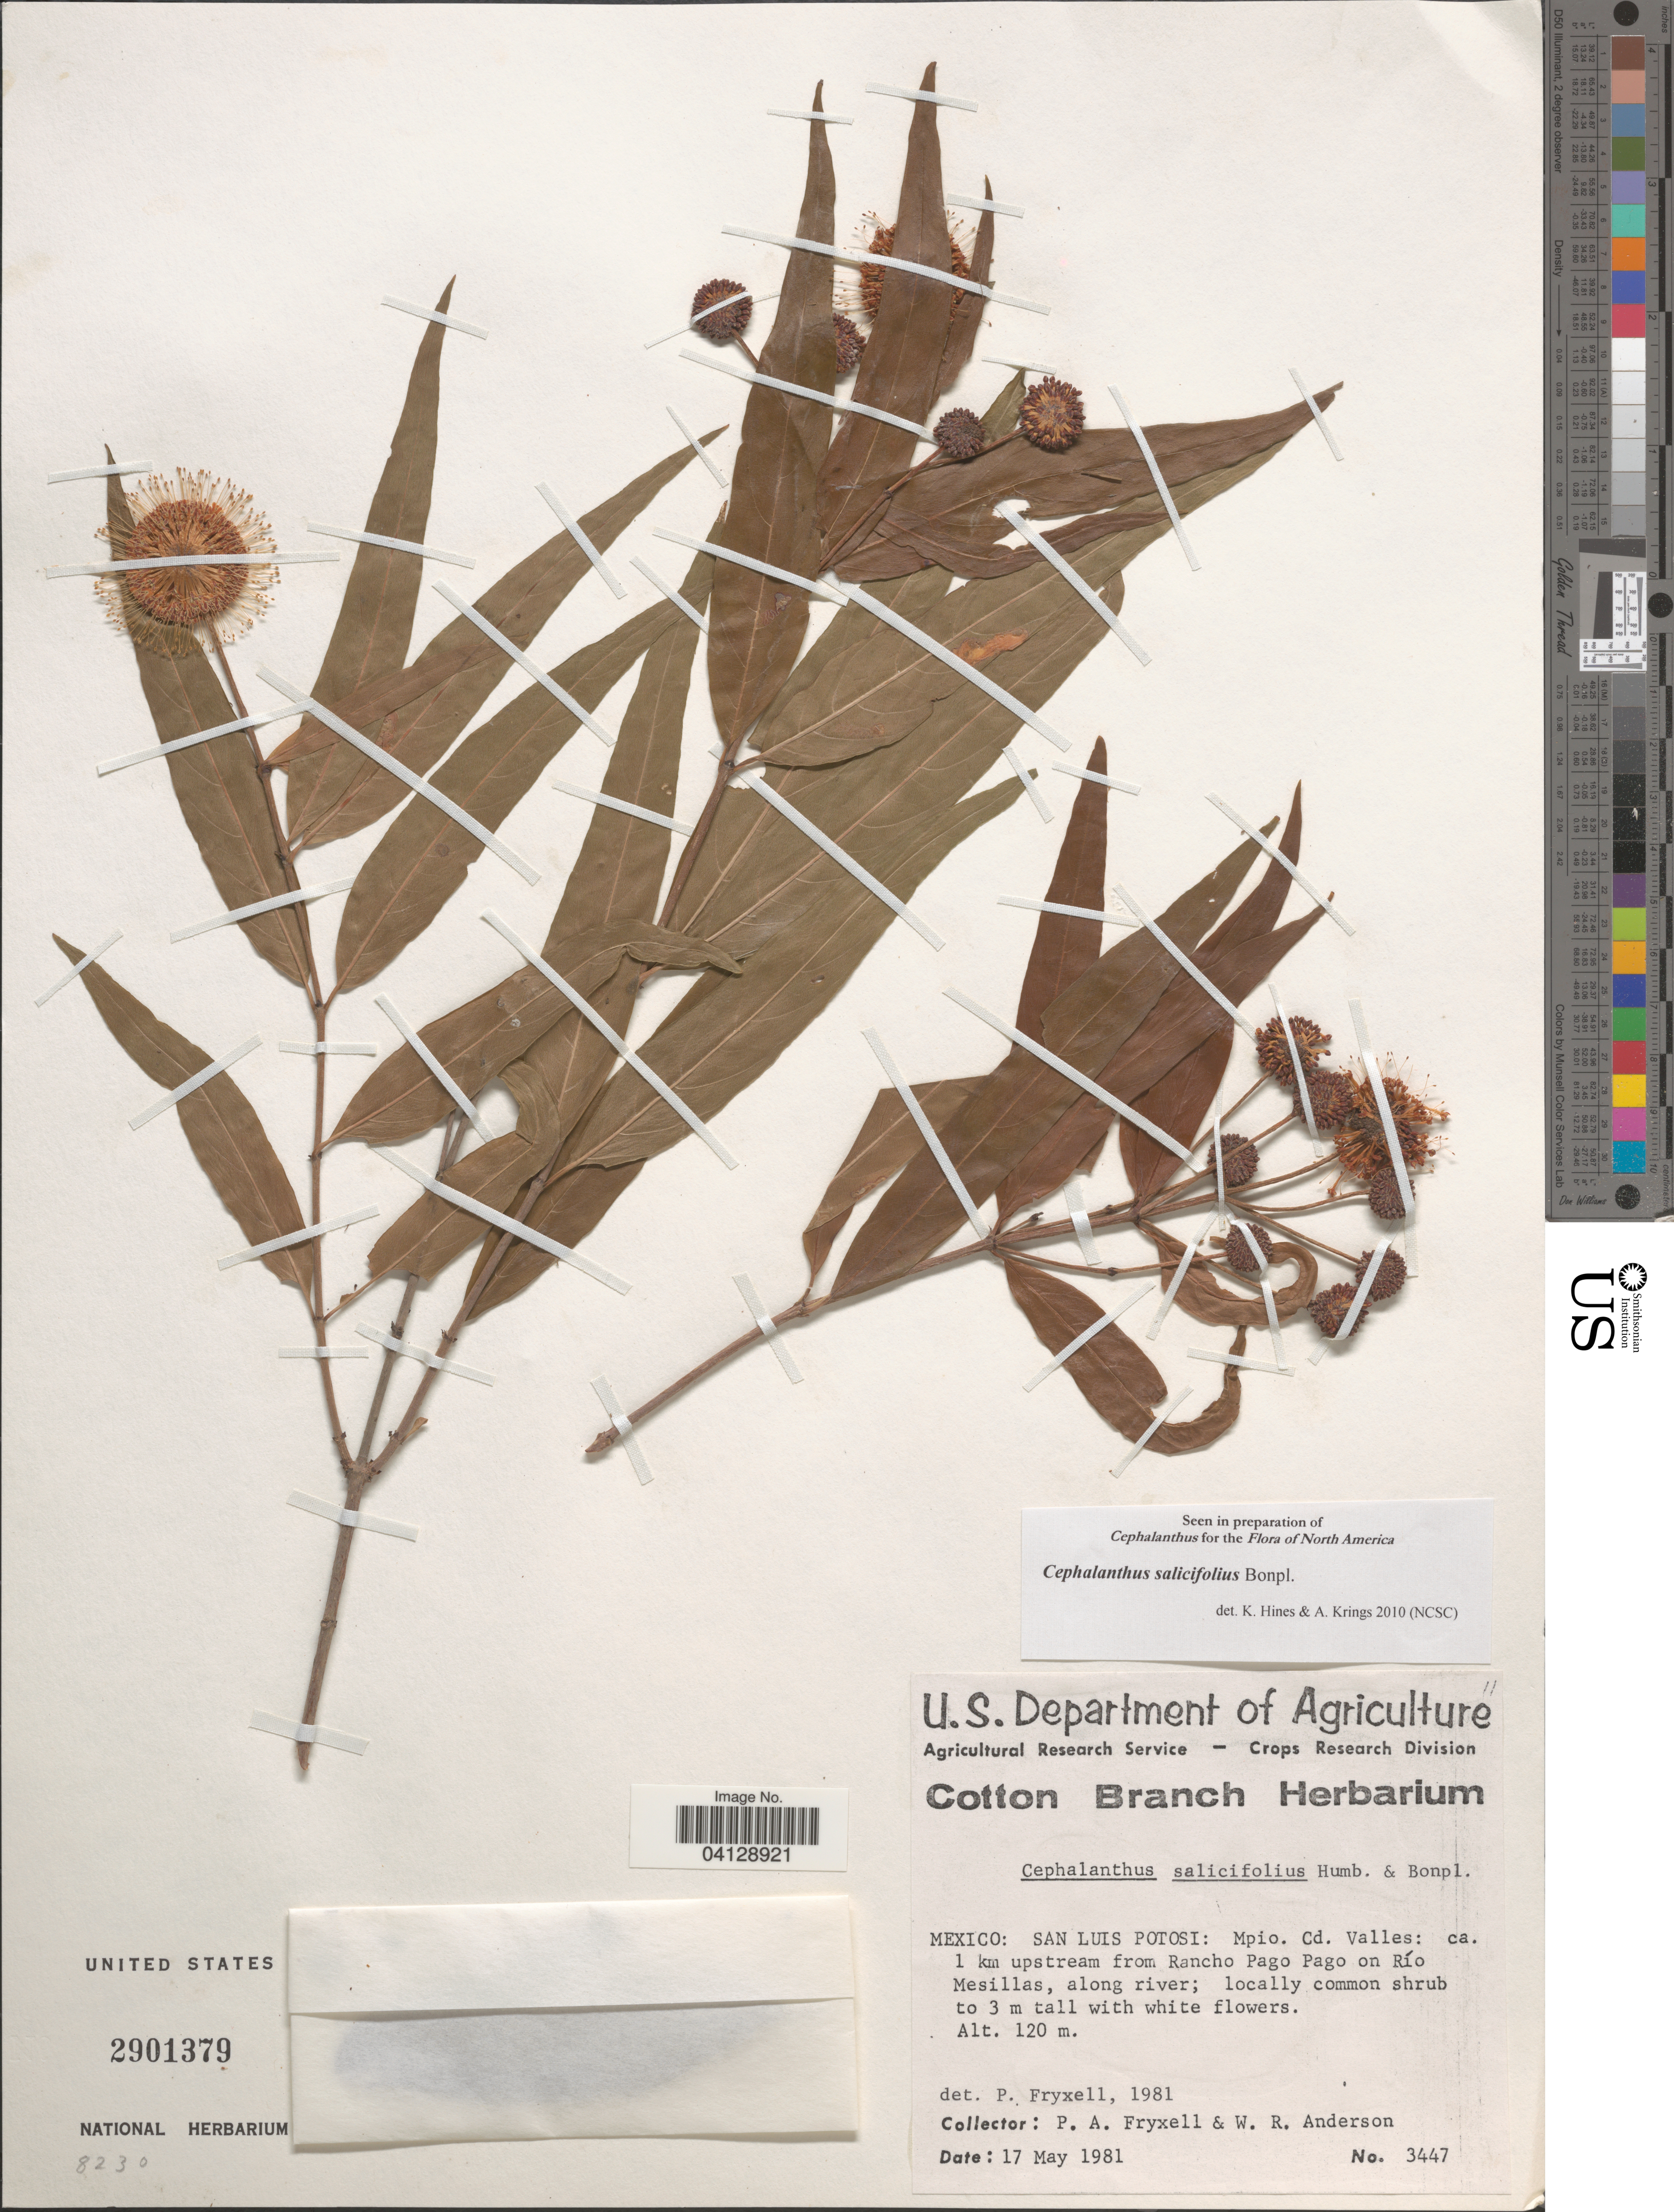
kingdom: Plantae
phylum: Tracheophyta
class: Magnoliopsida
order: Gentianales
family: Rubiaceae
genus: Cephalanthus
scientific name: Cephalanthus salicifolius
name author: Bonpl.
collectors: P. A. Fryxell & W. Anderson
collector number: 3447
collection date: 1981-05-17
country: Mexico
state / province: San Luis Potosí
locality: Mpio. Cd. Valles: ca. 1 km upstream from Rancho Pago Pago on Río Mesillas, along river.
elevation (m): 120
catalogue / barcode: US 2901379